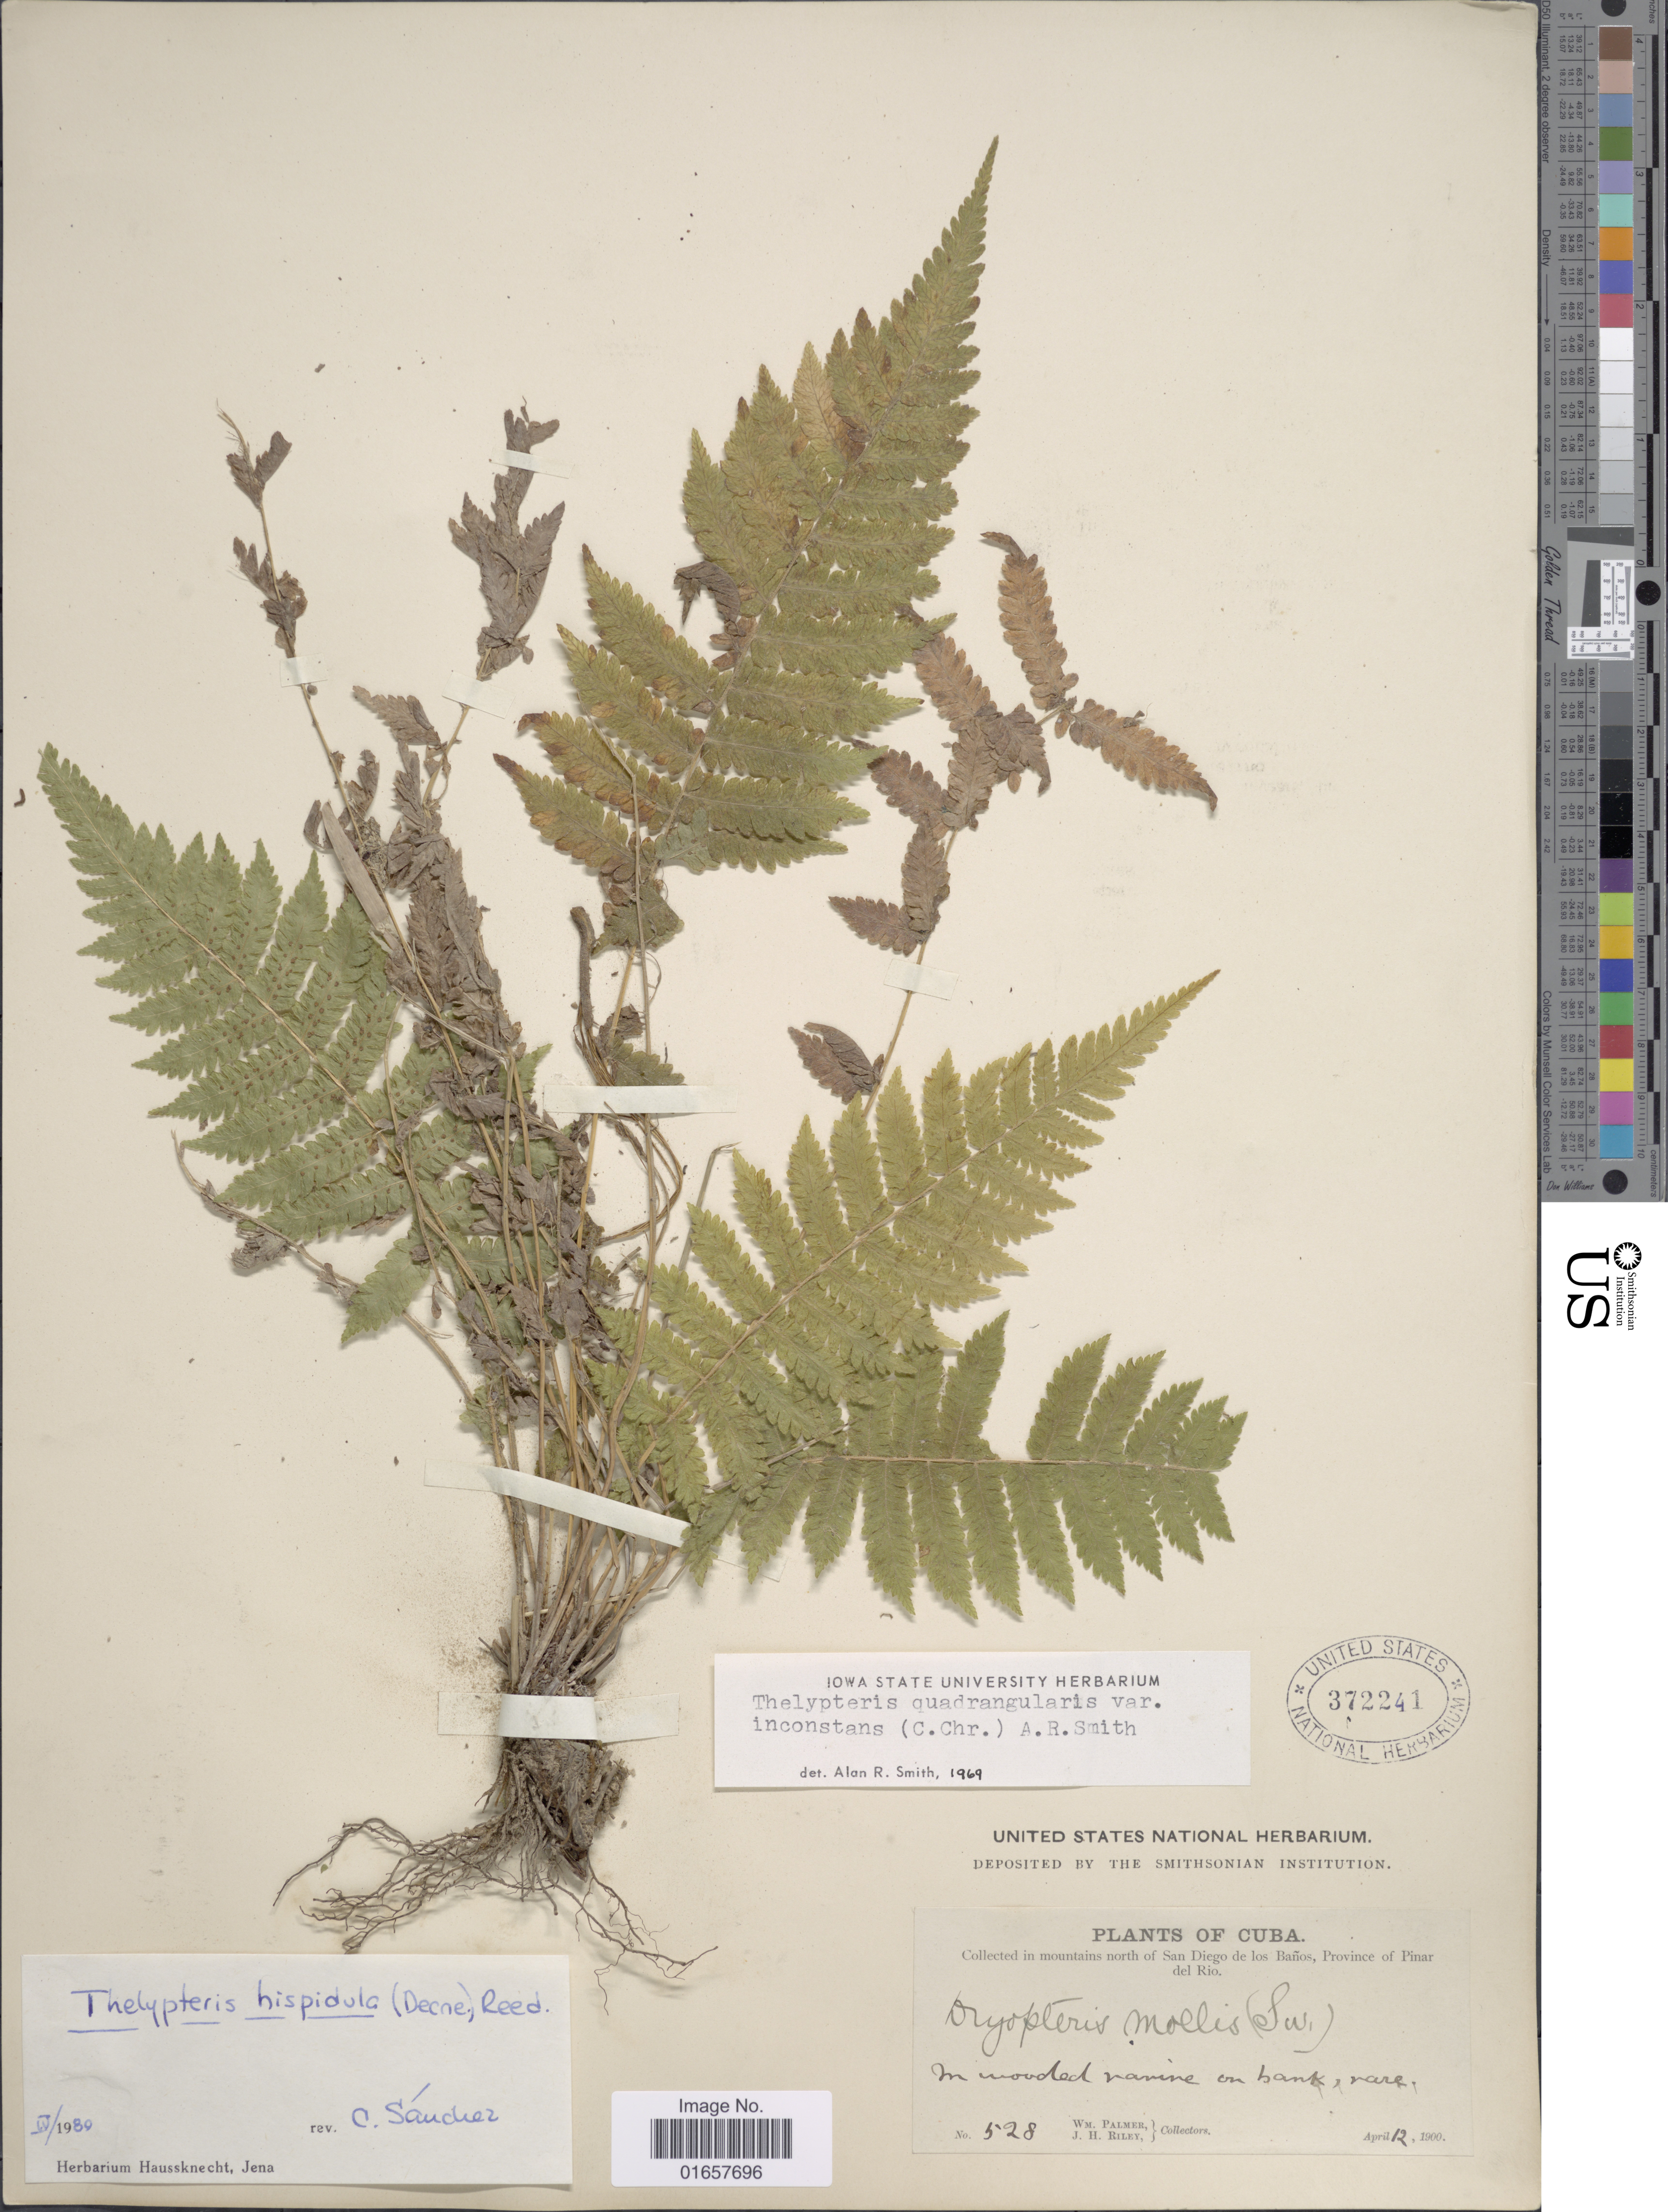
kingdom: Plantae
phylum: Tracheophyta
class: Polypodiopsida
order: Polypodiales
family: Thelypteridaceae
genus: Christella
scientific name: Christella hispidula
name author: (Decne.) Holttum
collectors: W. Palmer & J. H. Riley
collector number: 528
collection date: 1900-04-12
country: Cuba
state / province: Pinar del Río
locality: Cuba, in mountains north of San Diego de los Baños, bank of wooded ravine, rare.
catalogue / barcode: US 372241